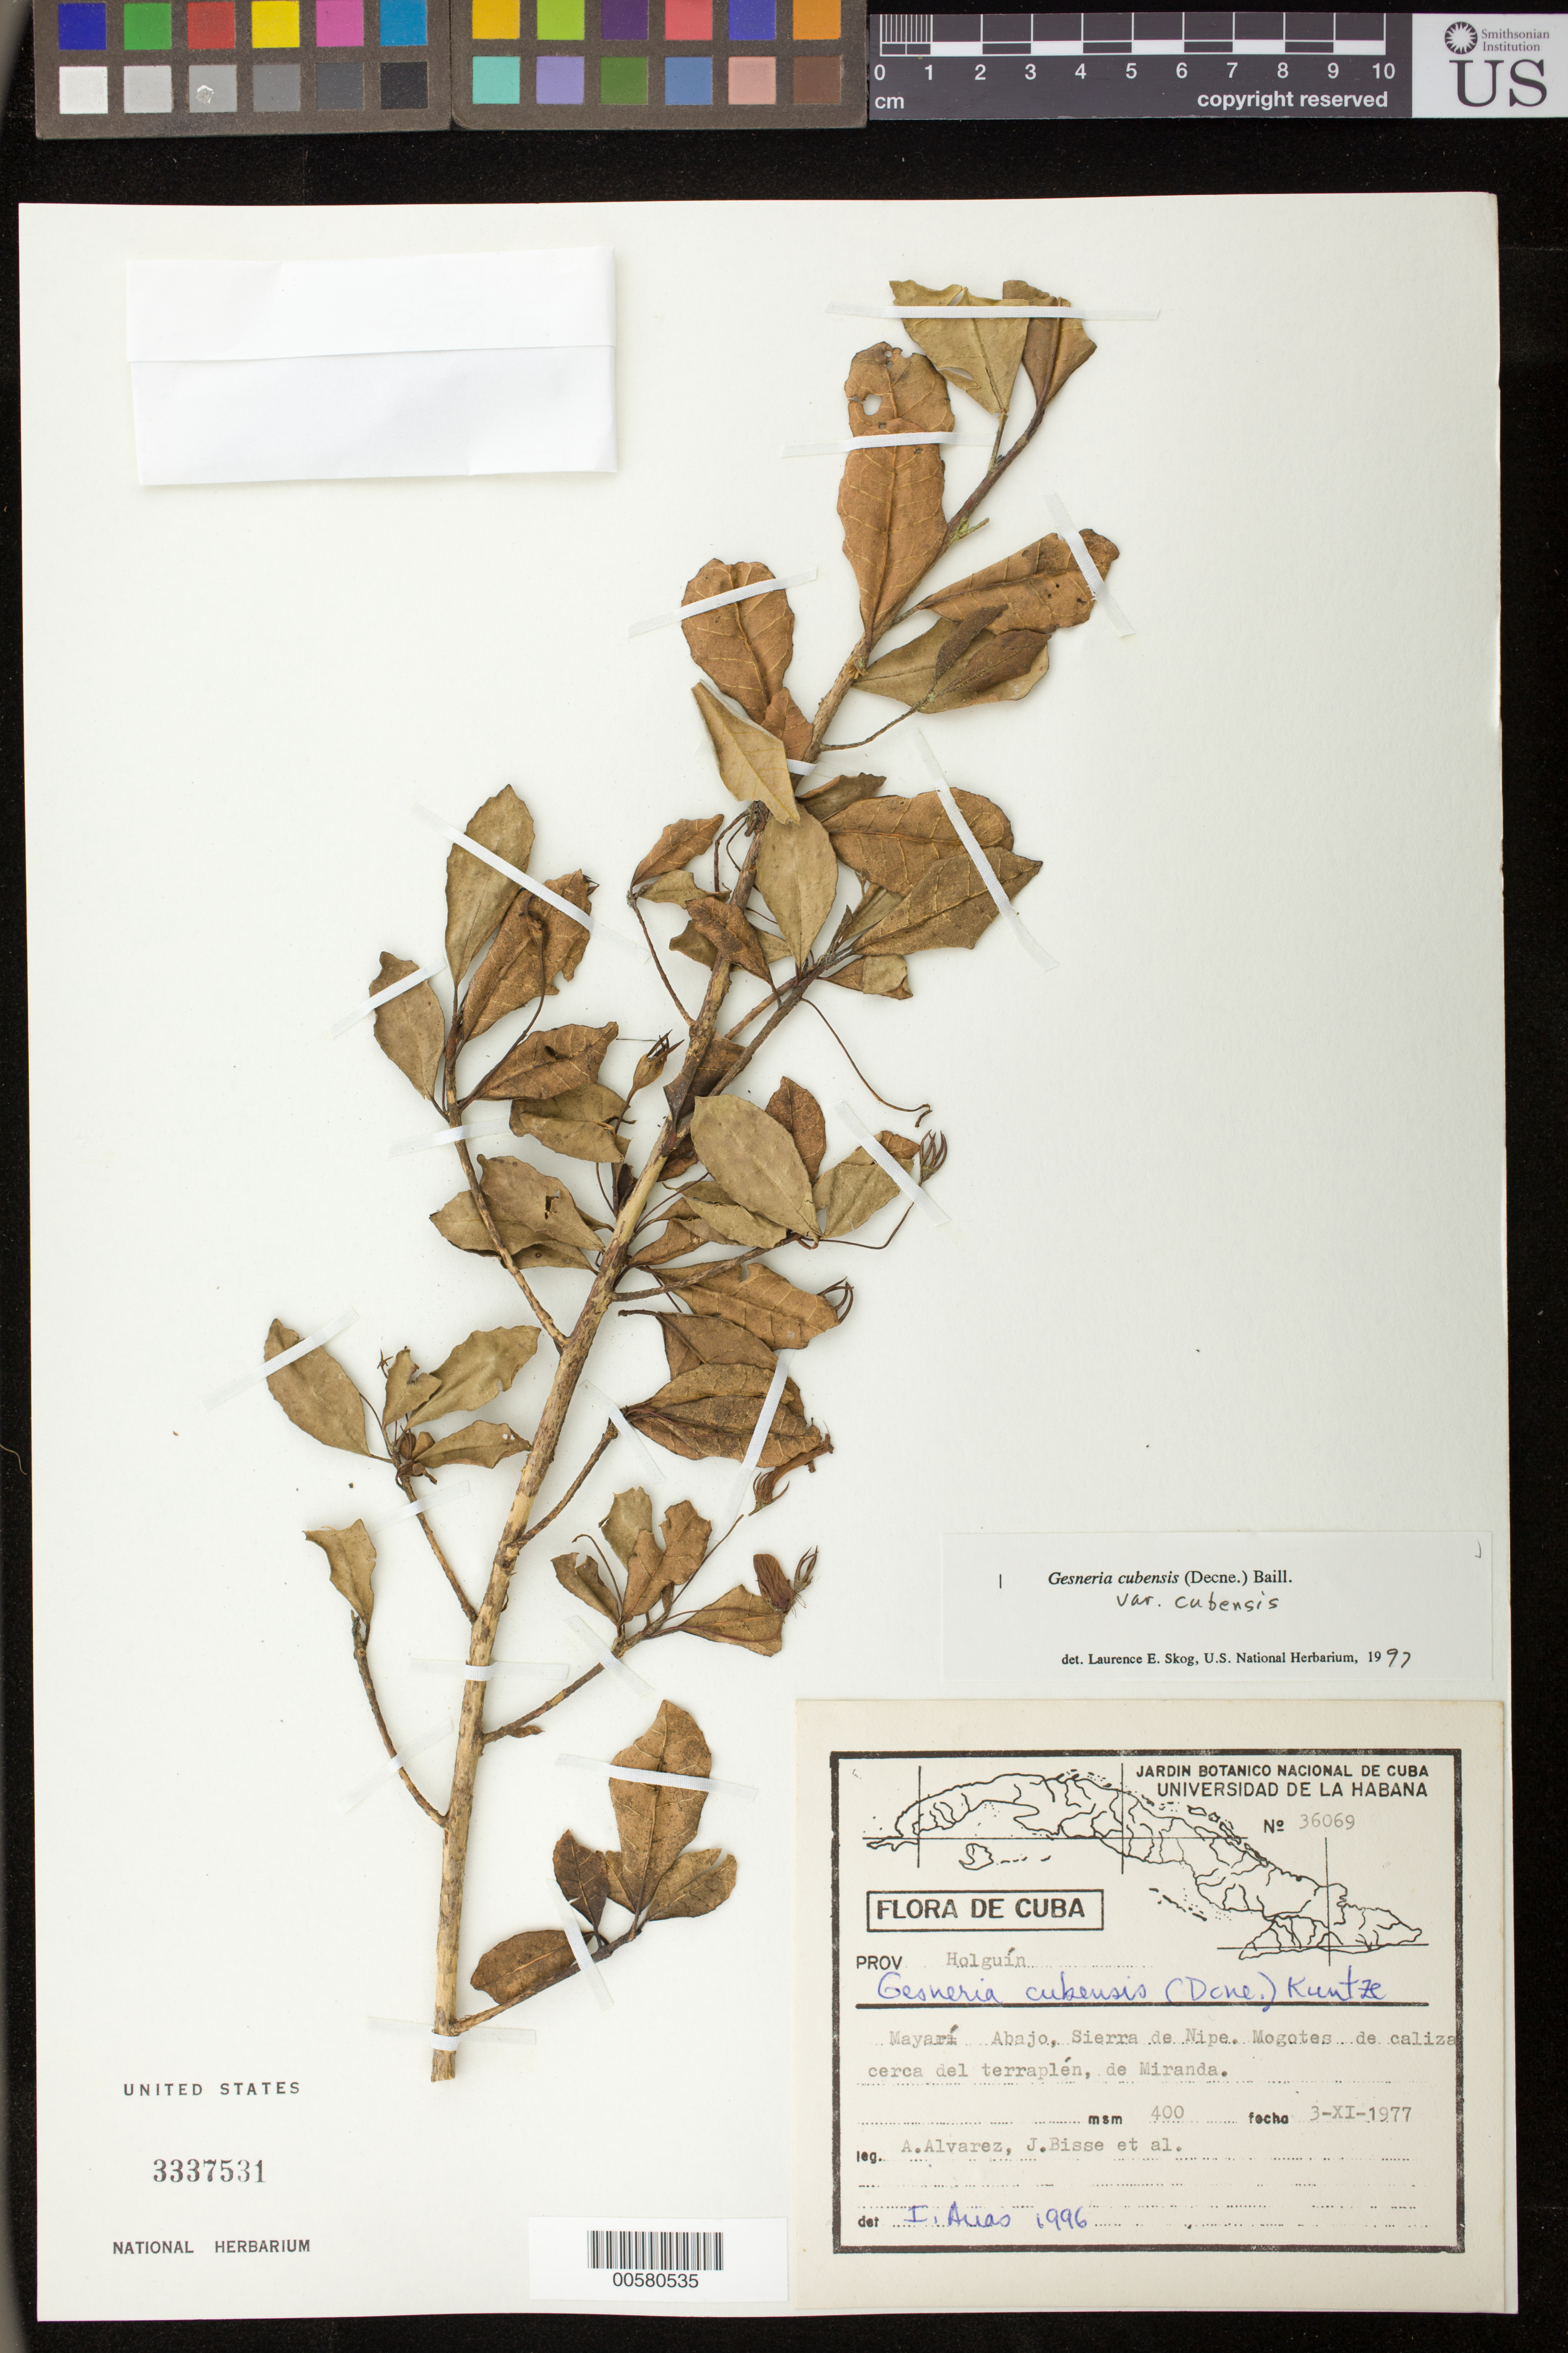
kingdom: Plantae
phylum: Tracheophyta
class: Magnoliopsida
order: Lamiales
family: Gesneriaceae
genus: Gesneria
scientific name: Gesneria cubensis var. cubensis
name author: (Decne.) Baill.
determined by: Skog, Laurence E.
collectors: A. Alvarez, J. Bisse & et al.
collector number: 36069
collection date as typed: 03 Nov 1977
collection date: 1977-11-03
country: Cuba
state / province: Holguín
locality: Mayarí Abajo, Sierra de Nipe, Mogotes de caliza cerca del terraplén, de Miranda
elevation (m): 400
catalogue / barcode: US 3337531